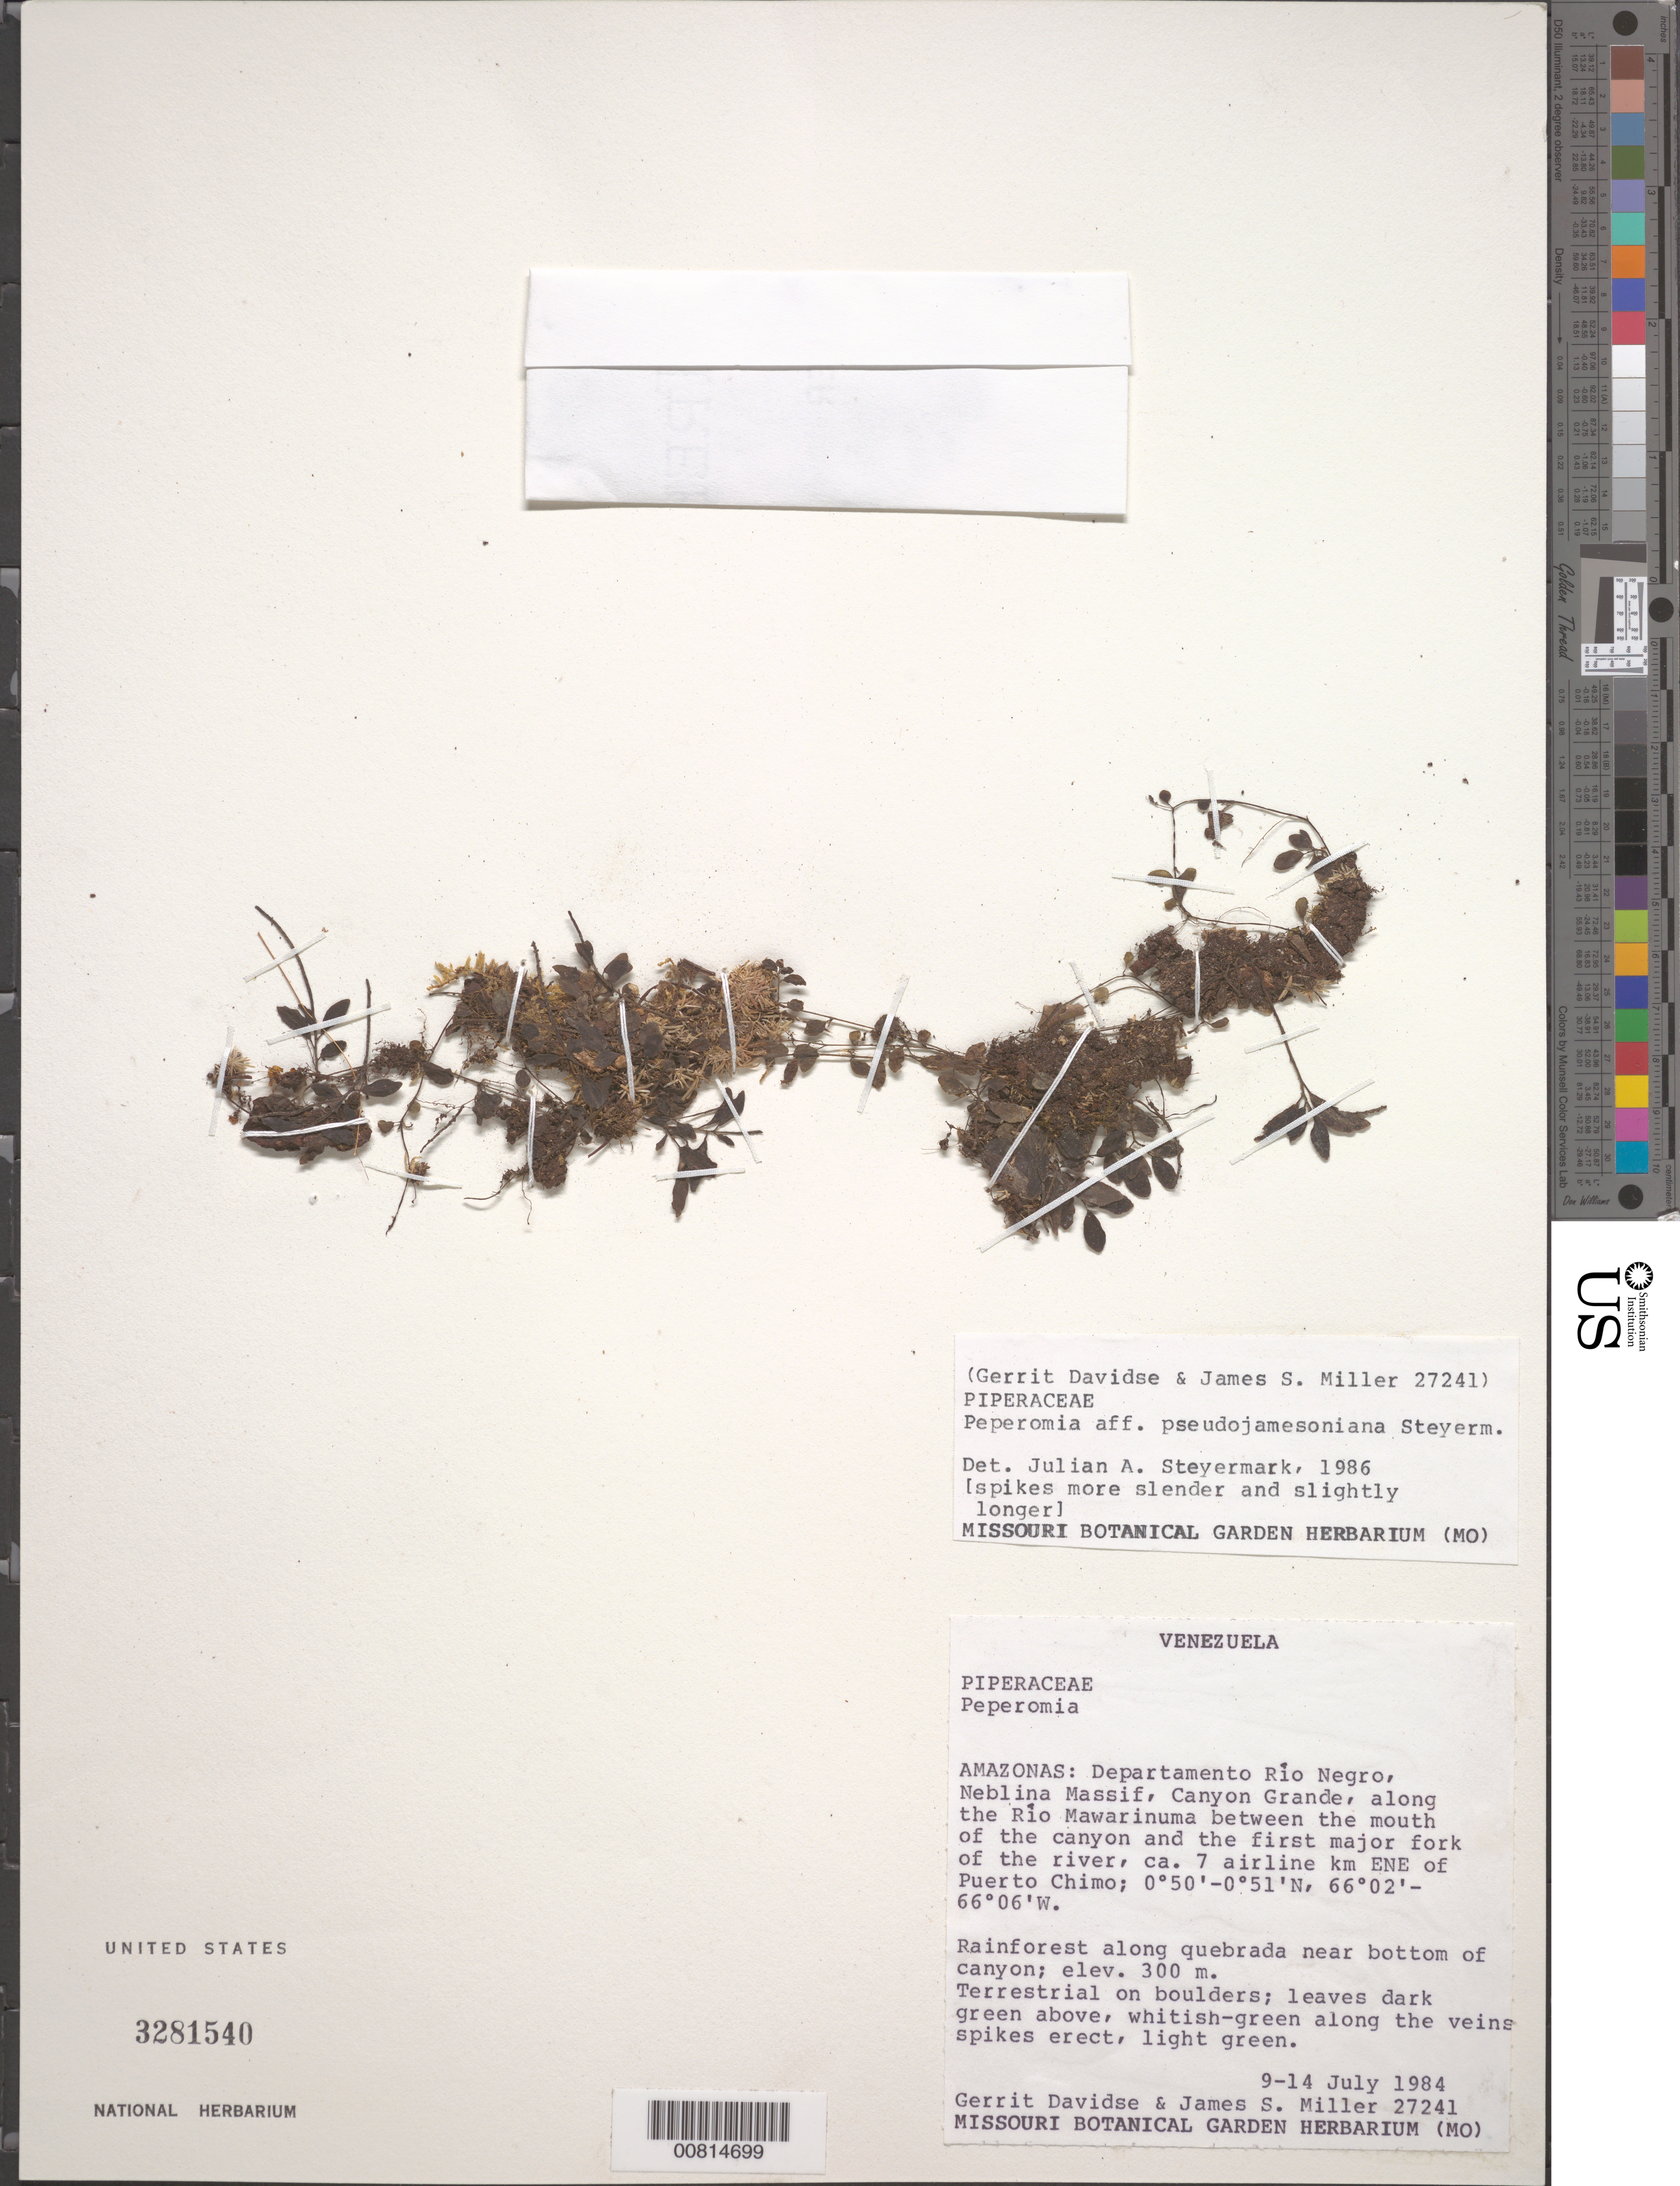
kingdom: Plantae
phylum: Tracheophyta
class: Magnoliopsida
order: Piperales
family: Piperaceae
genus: Peperomia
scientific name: Peperomia pseudojamesoniana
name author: Steyerm.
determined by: Steyermark, Julian A., (VEN)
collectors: G. Davidse & J. S. Miller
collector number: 27241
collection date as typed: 9-Jul-84 to 14-Jul-84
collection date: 1984-07-09/1984-07-14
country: Venezuela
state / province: Amazonas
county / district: Río Negro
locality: Neblina Massif, Canyon Grande, along Río Mawarinuma, 7 airline km E-NE of Puerto Chimo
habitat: Rainforest along quebrada near bottom of canyon; on boulders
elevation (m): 300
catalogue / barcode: US 3281540